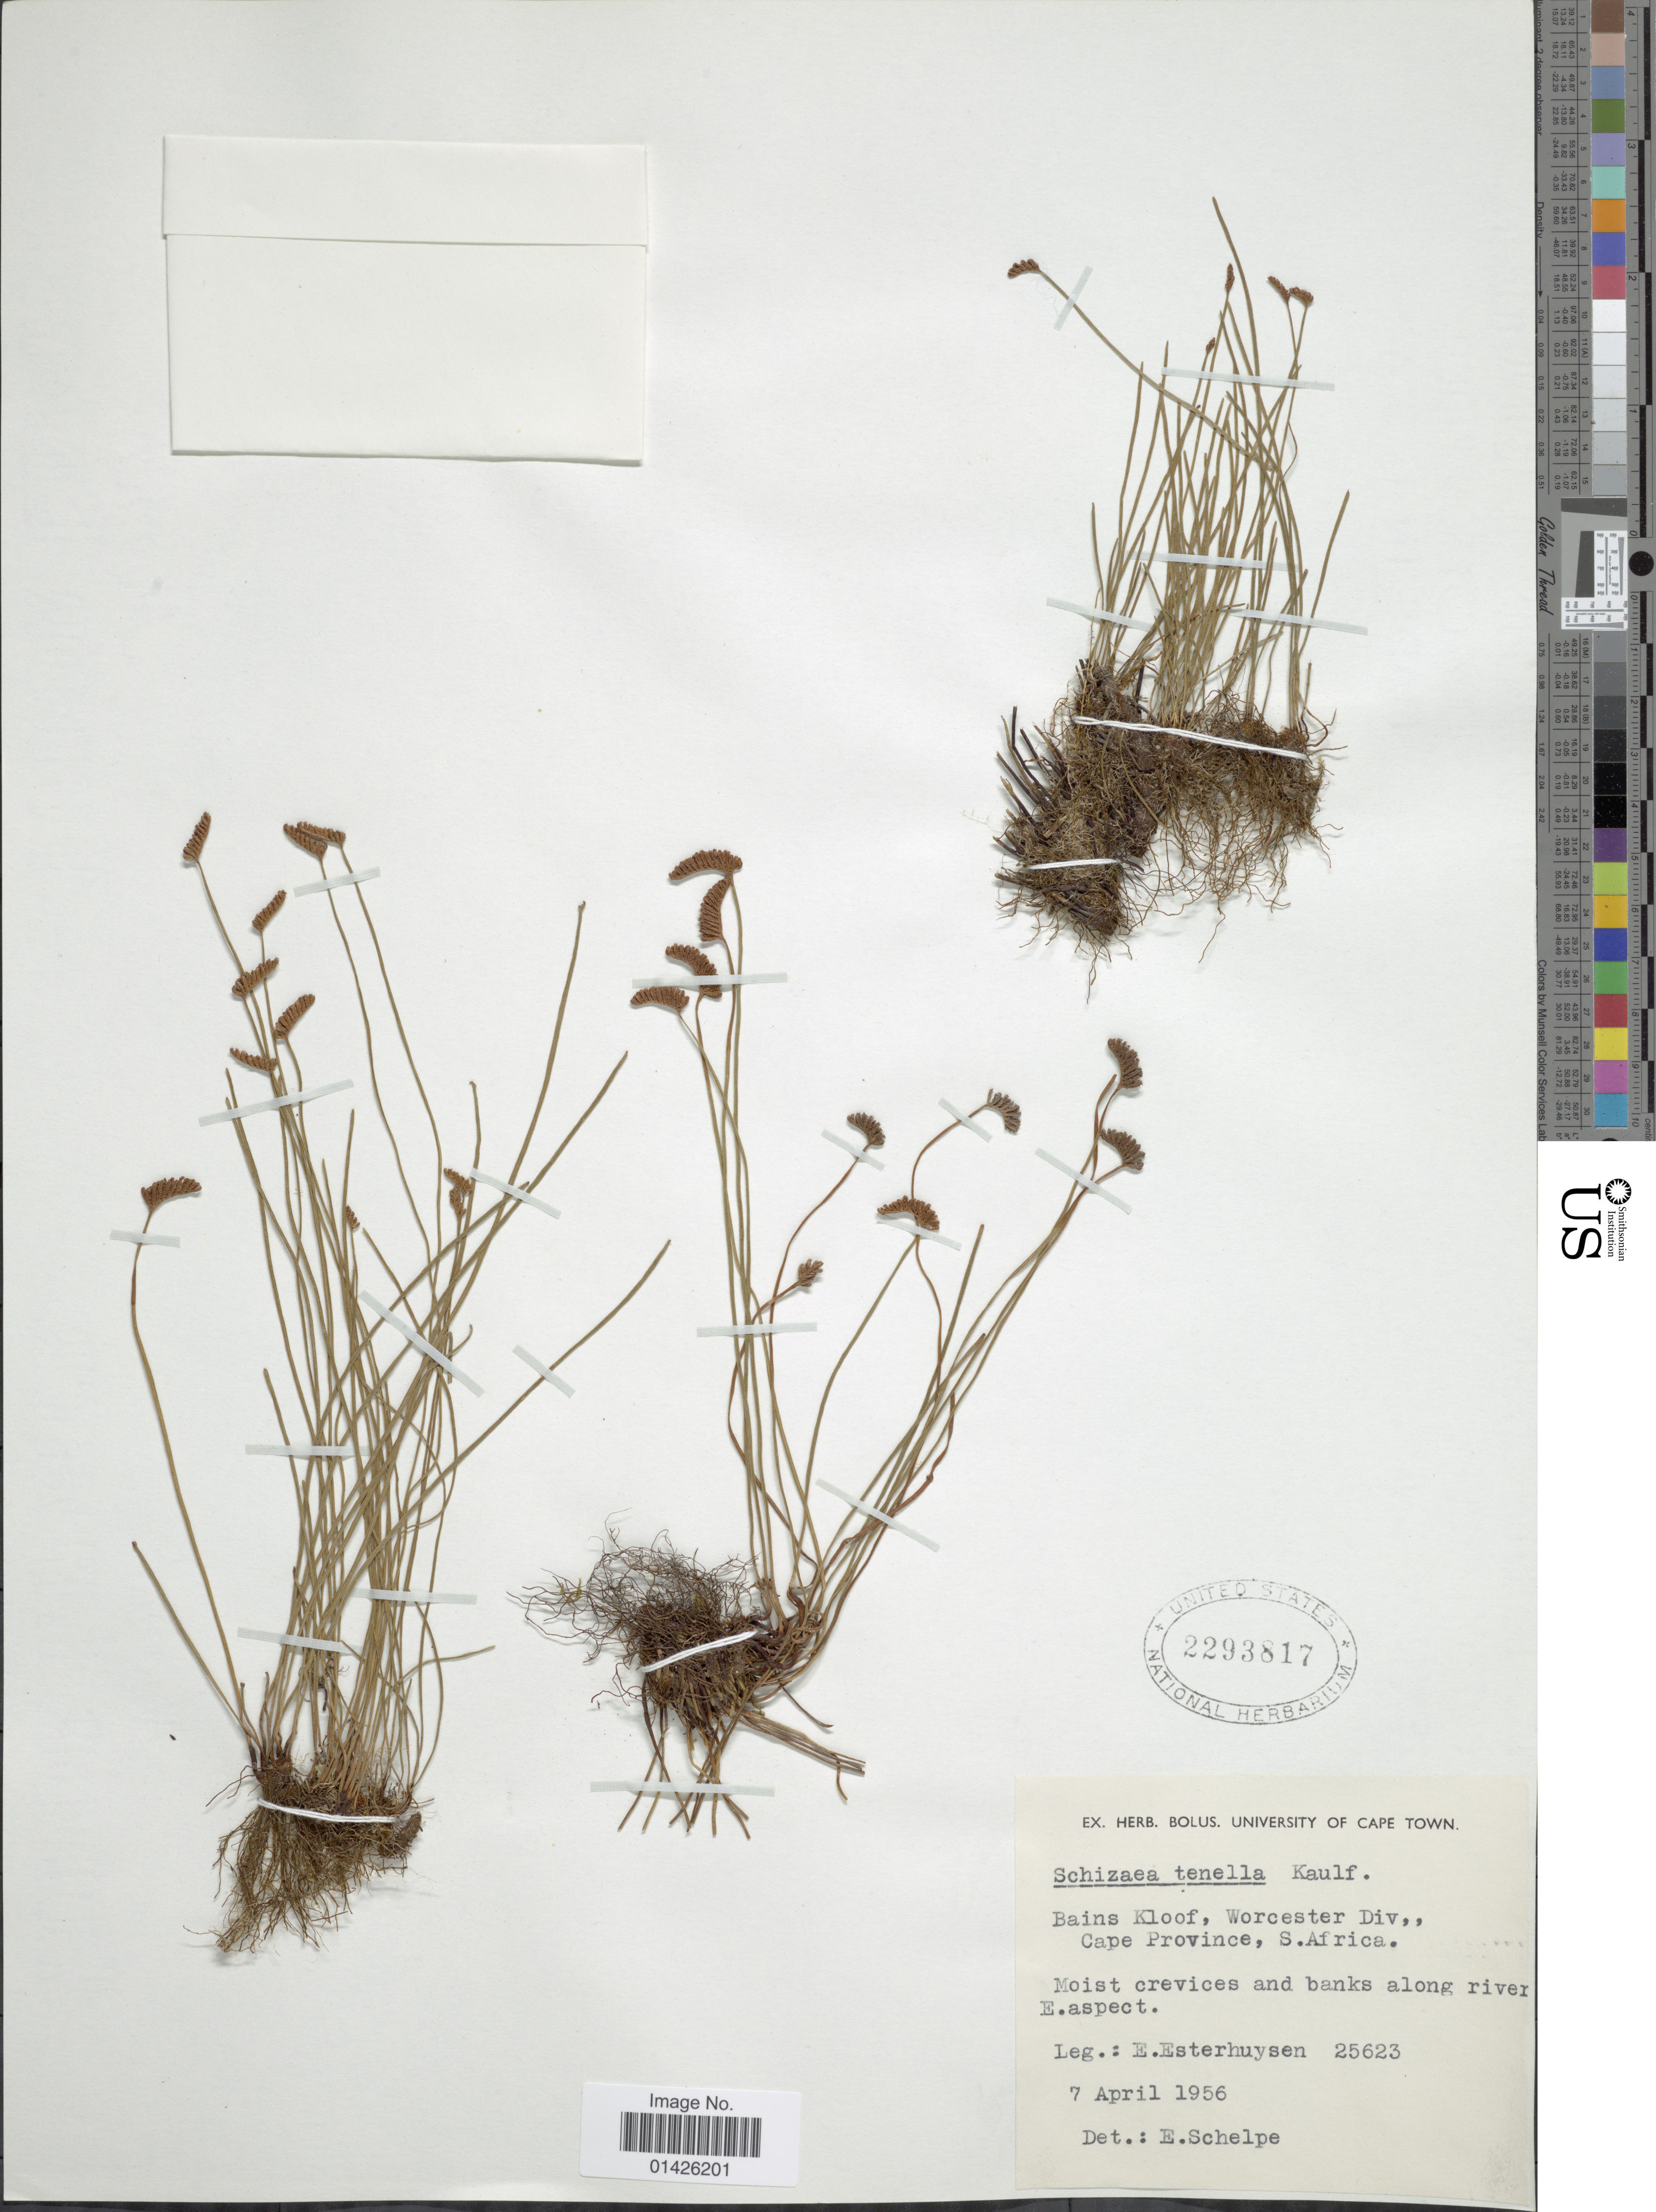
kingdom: Plantae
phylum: Tracheophyta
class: Polypodiopsida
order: Schizaeales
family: Schizaeaceae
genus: Schizaea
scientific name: Schizaea tenella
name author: Kaulf.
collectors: E. E. Esterhuysen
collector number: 25623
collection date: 1956-04-07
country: South Africa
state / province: Western Cape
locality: Bains Kloof,Worcester Div.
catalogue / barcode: US 2293817